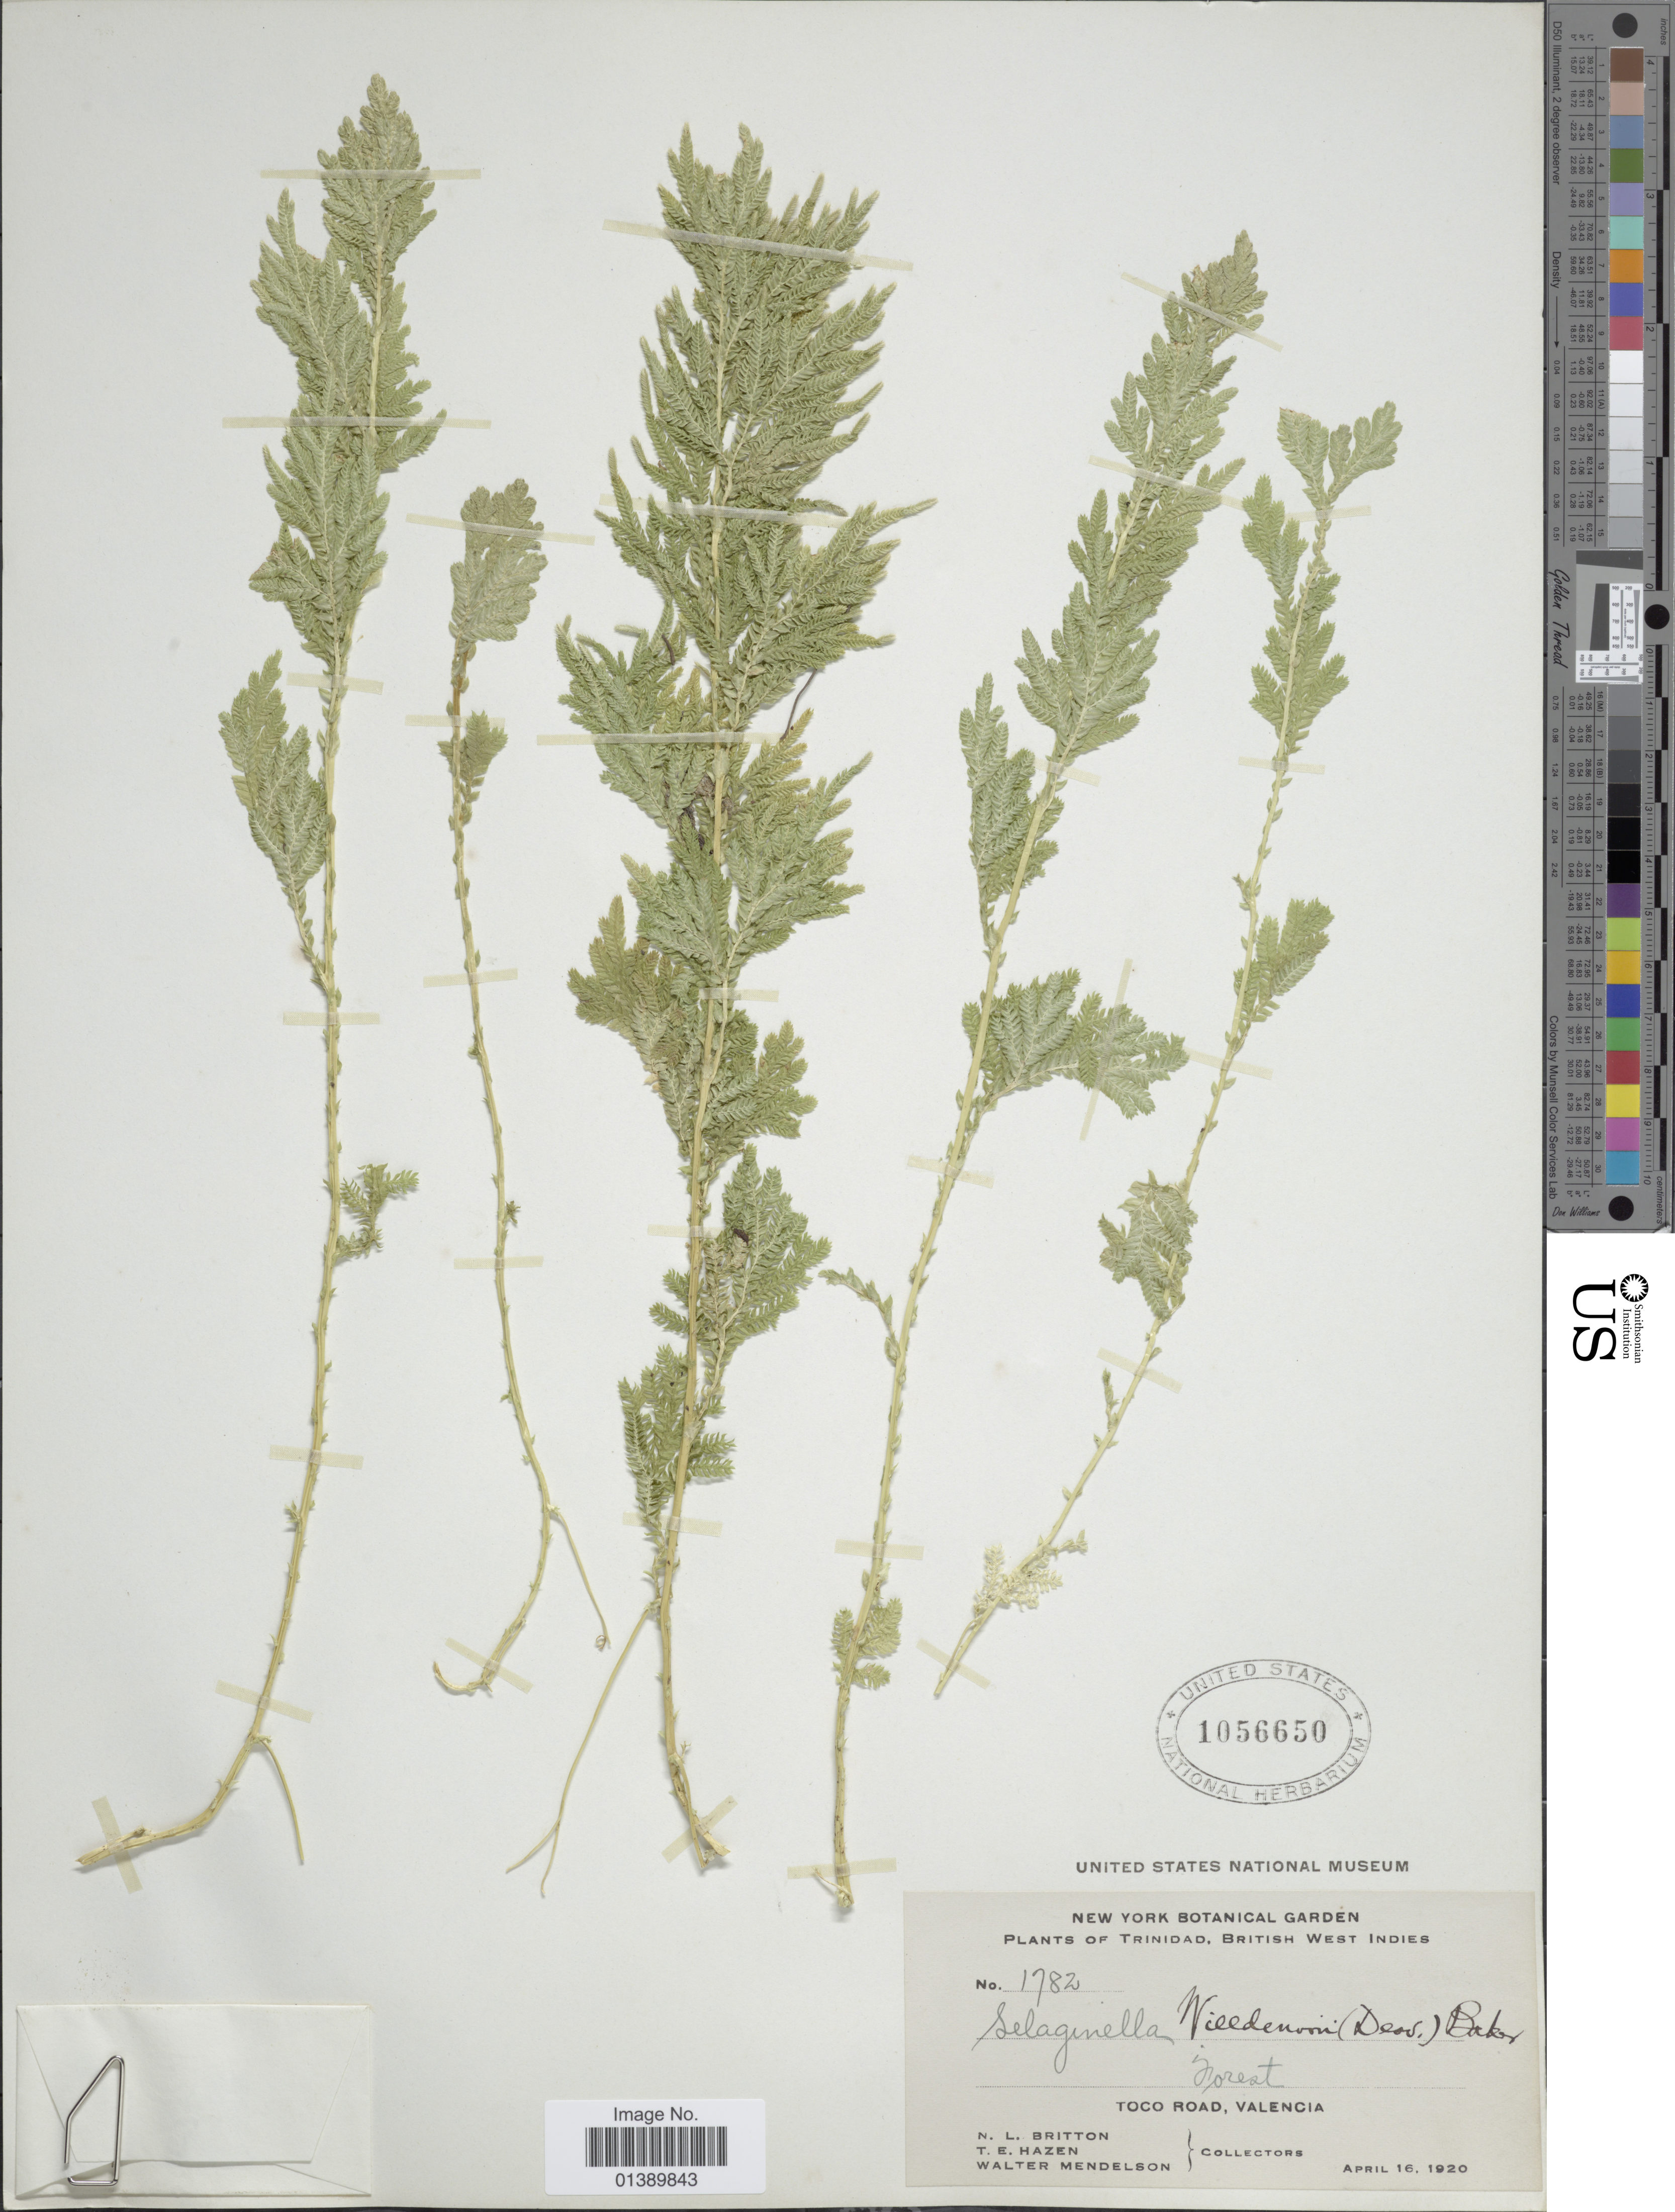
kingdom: Plantae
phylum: Tracheophyta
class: Lycopodiopsida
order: Selaginellales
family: Selaginellaceae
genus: Selaginella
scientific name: Selaginella plana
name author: (Desv. ex Poir.) Hieron.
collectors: N. Britton, T. E. Hazen & W. Mendelson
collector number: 1782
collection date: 1920-04-16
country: Trinidad and Tobago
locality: Trinidad, British West Indies, Forest Toco Road, Valencia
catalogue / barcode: US 1056650